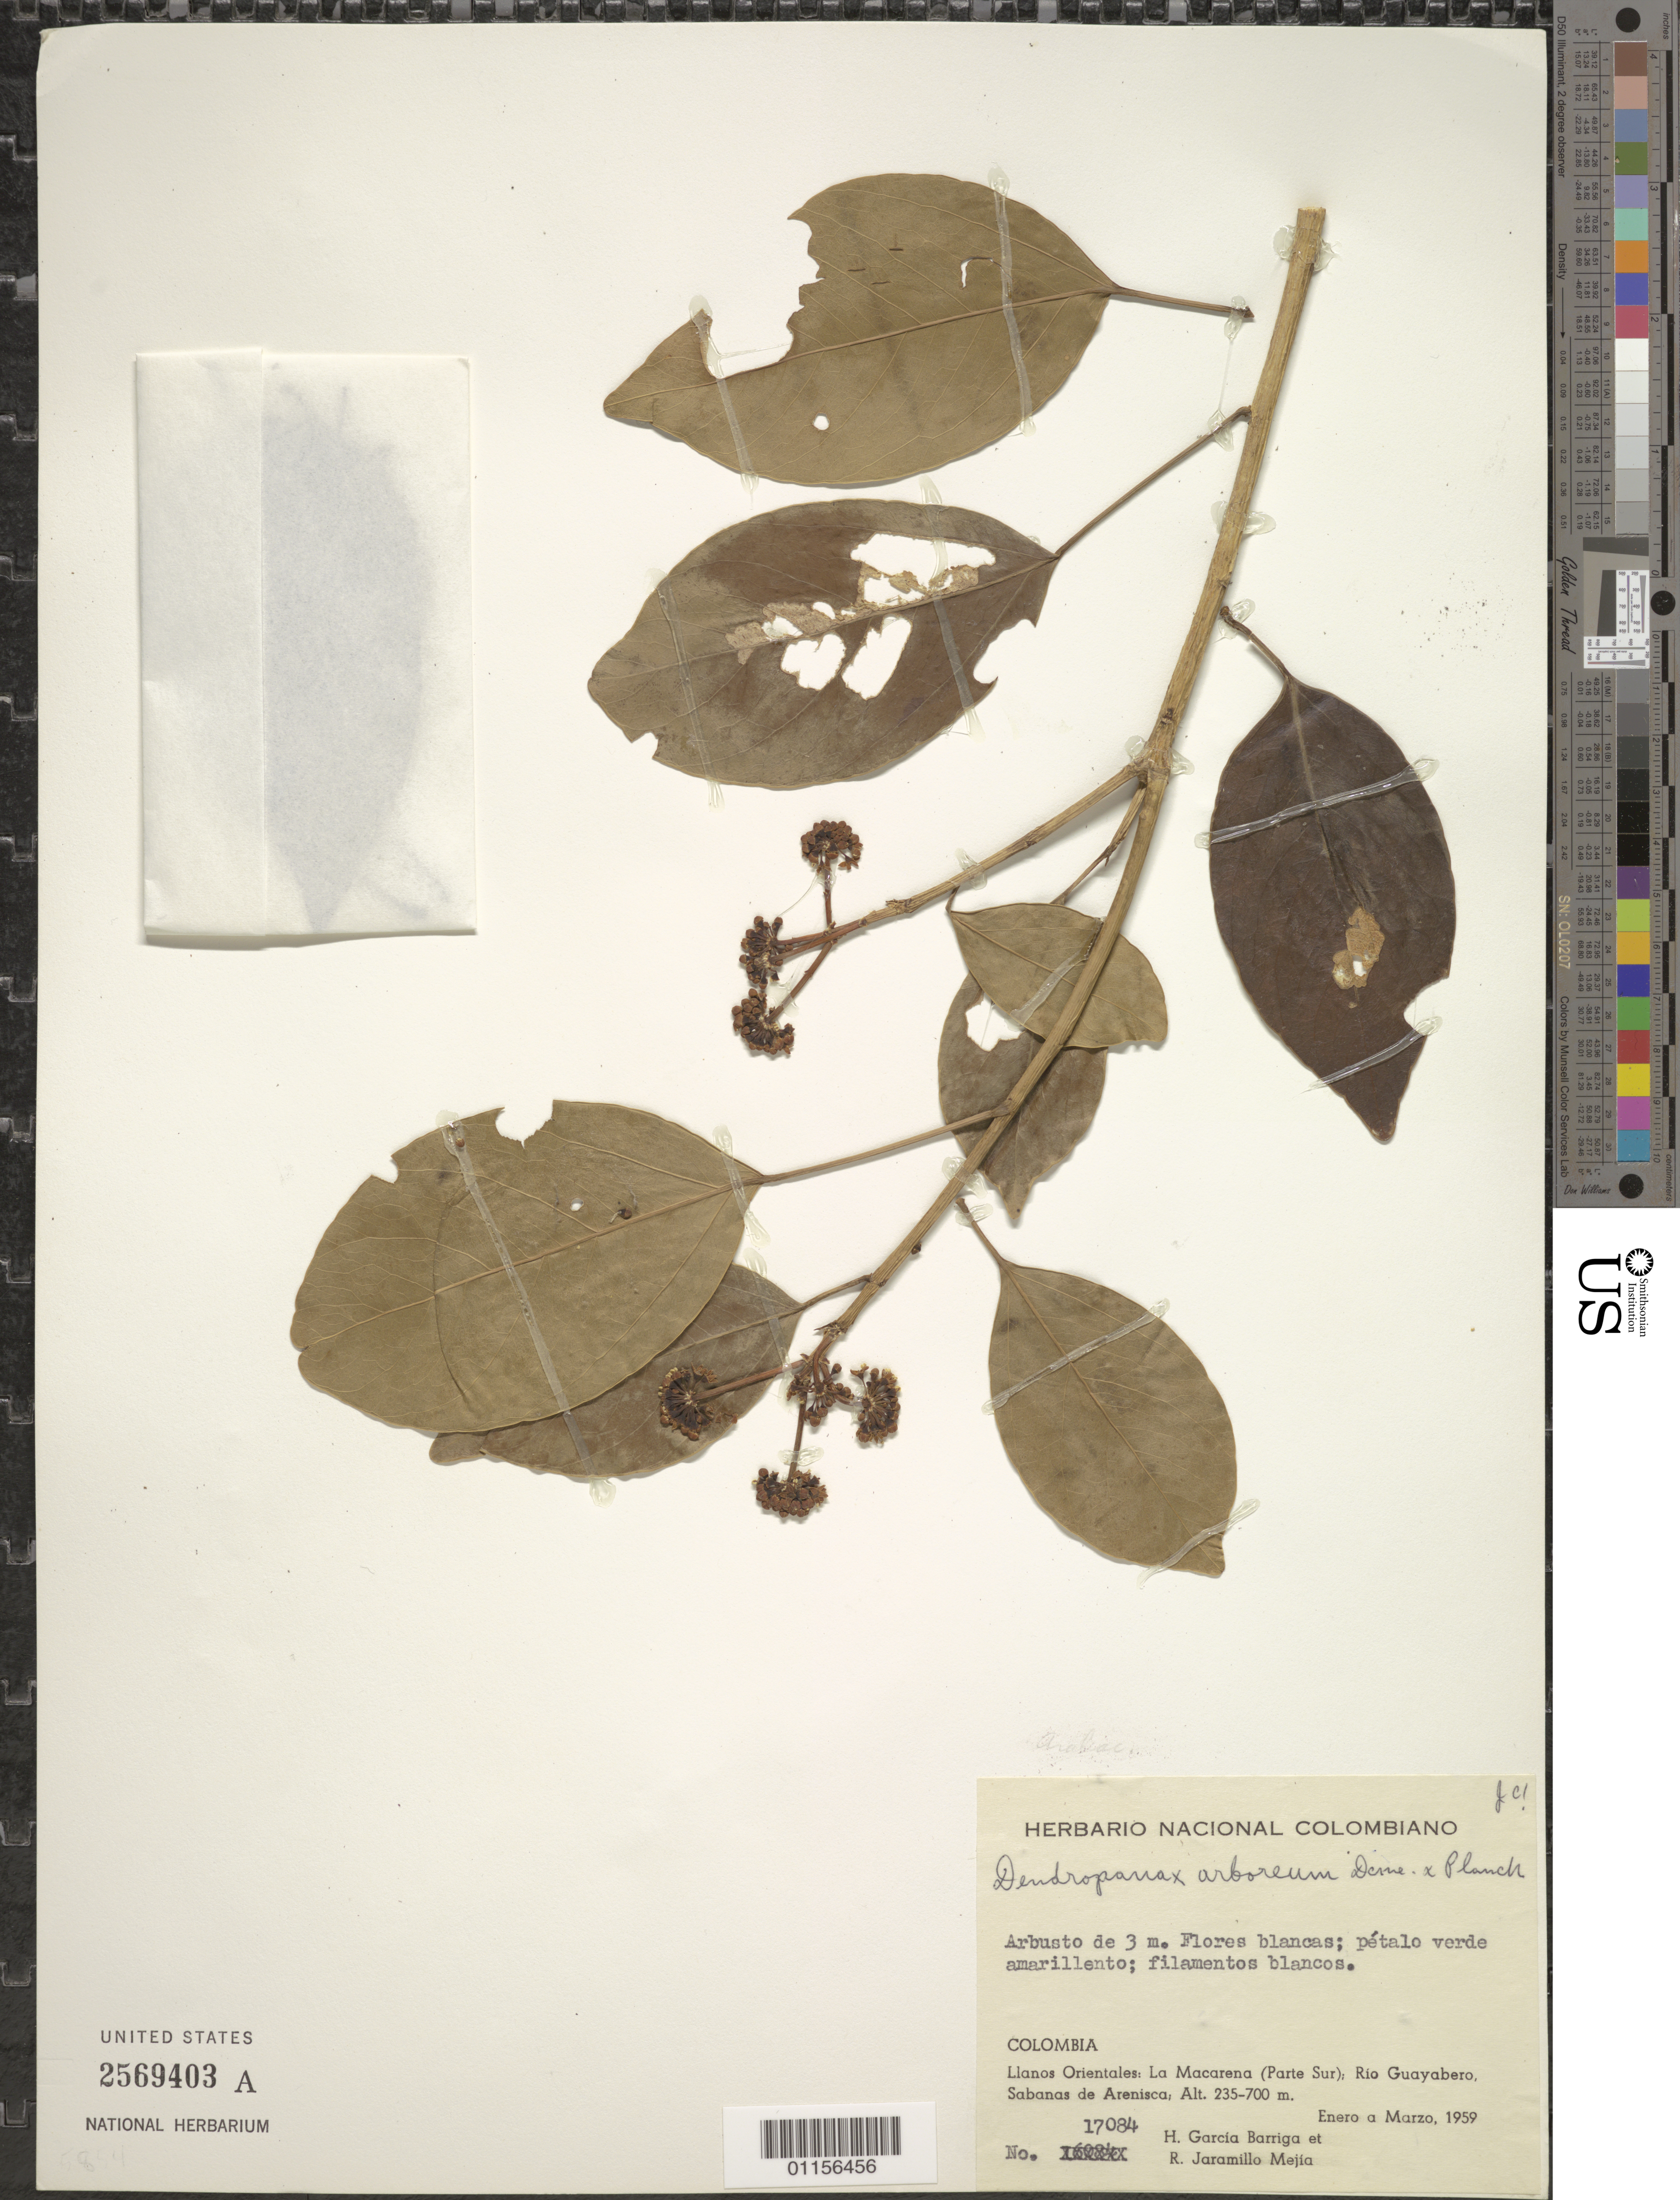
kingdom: Plantae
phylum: Tracheophyta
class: Magnoliopsida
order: Apiales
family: Araliaceae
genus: Dendropanax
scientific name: Dendropanax arboreus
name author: (L.) Decne. & Planch.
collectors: H. García Barriga & R. Jaramillo M.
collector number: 17084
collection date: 1959-03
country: Colombia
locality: Llanos Orientales: La Macarena (Parte Sur), Rio Guayabero, Sabanas de Arenisca.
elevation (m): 235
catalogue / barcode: US 2569403